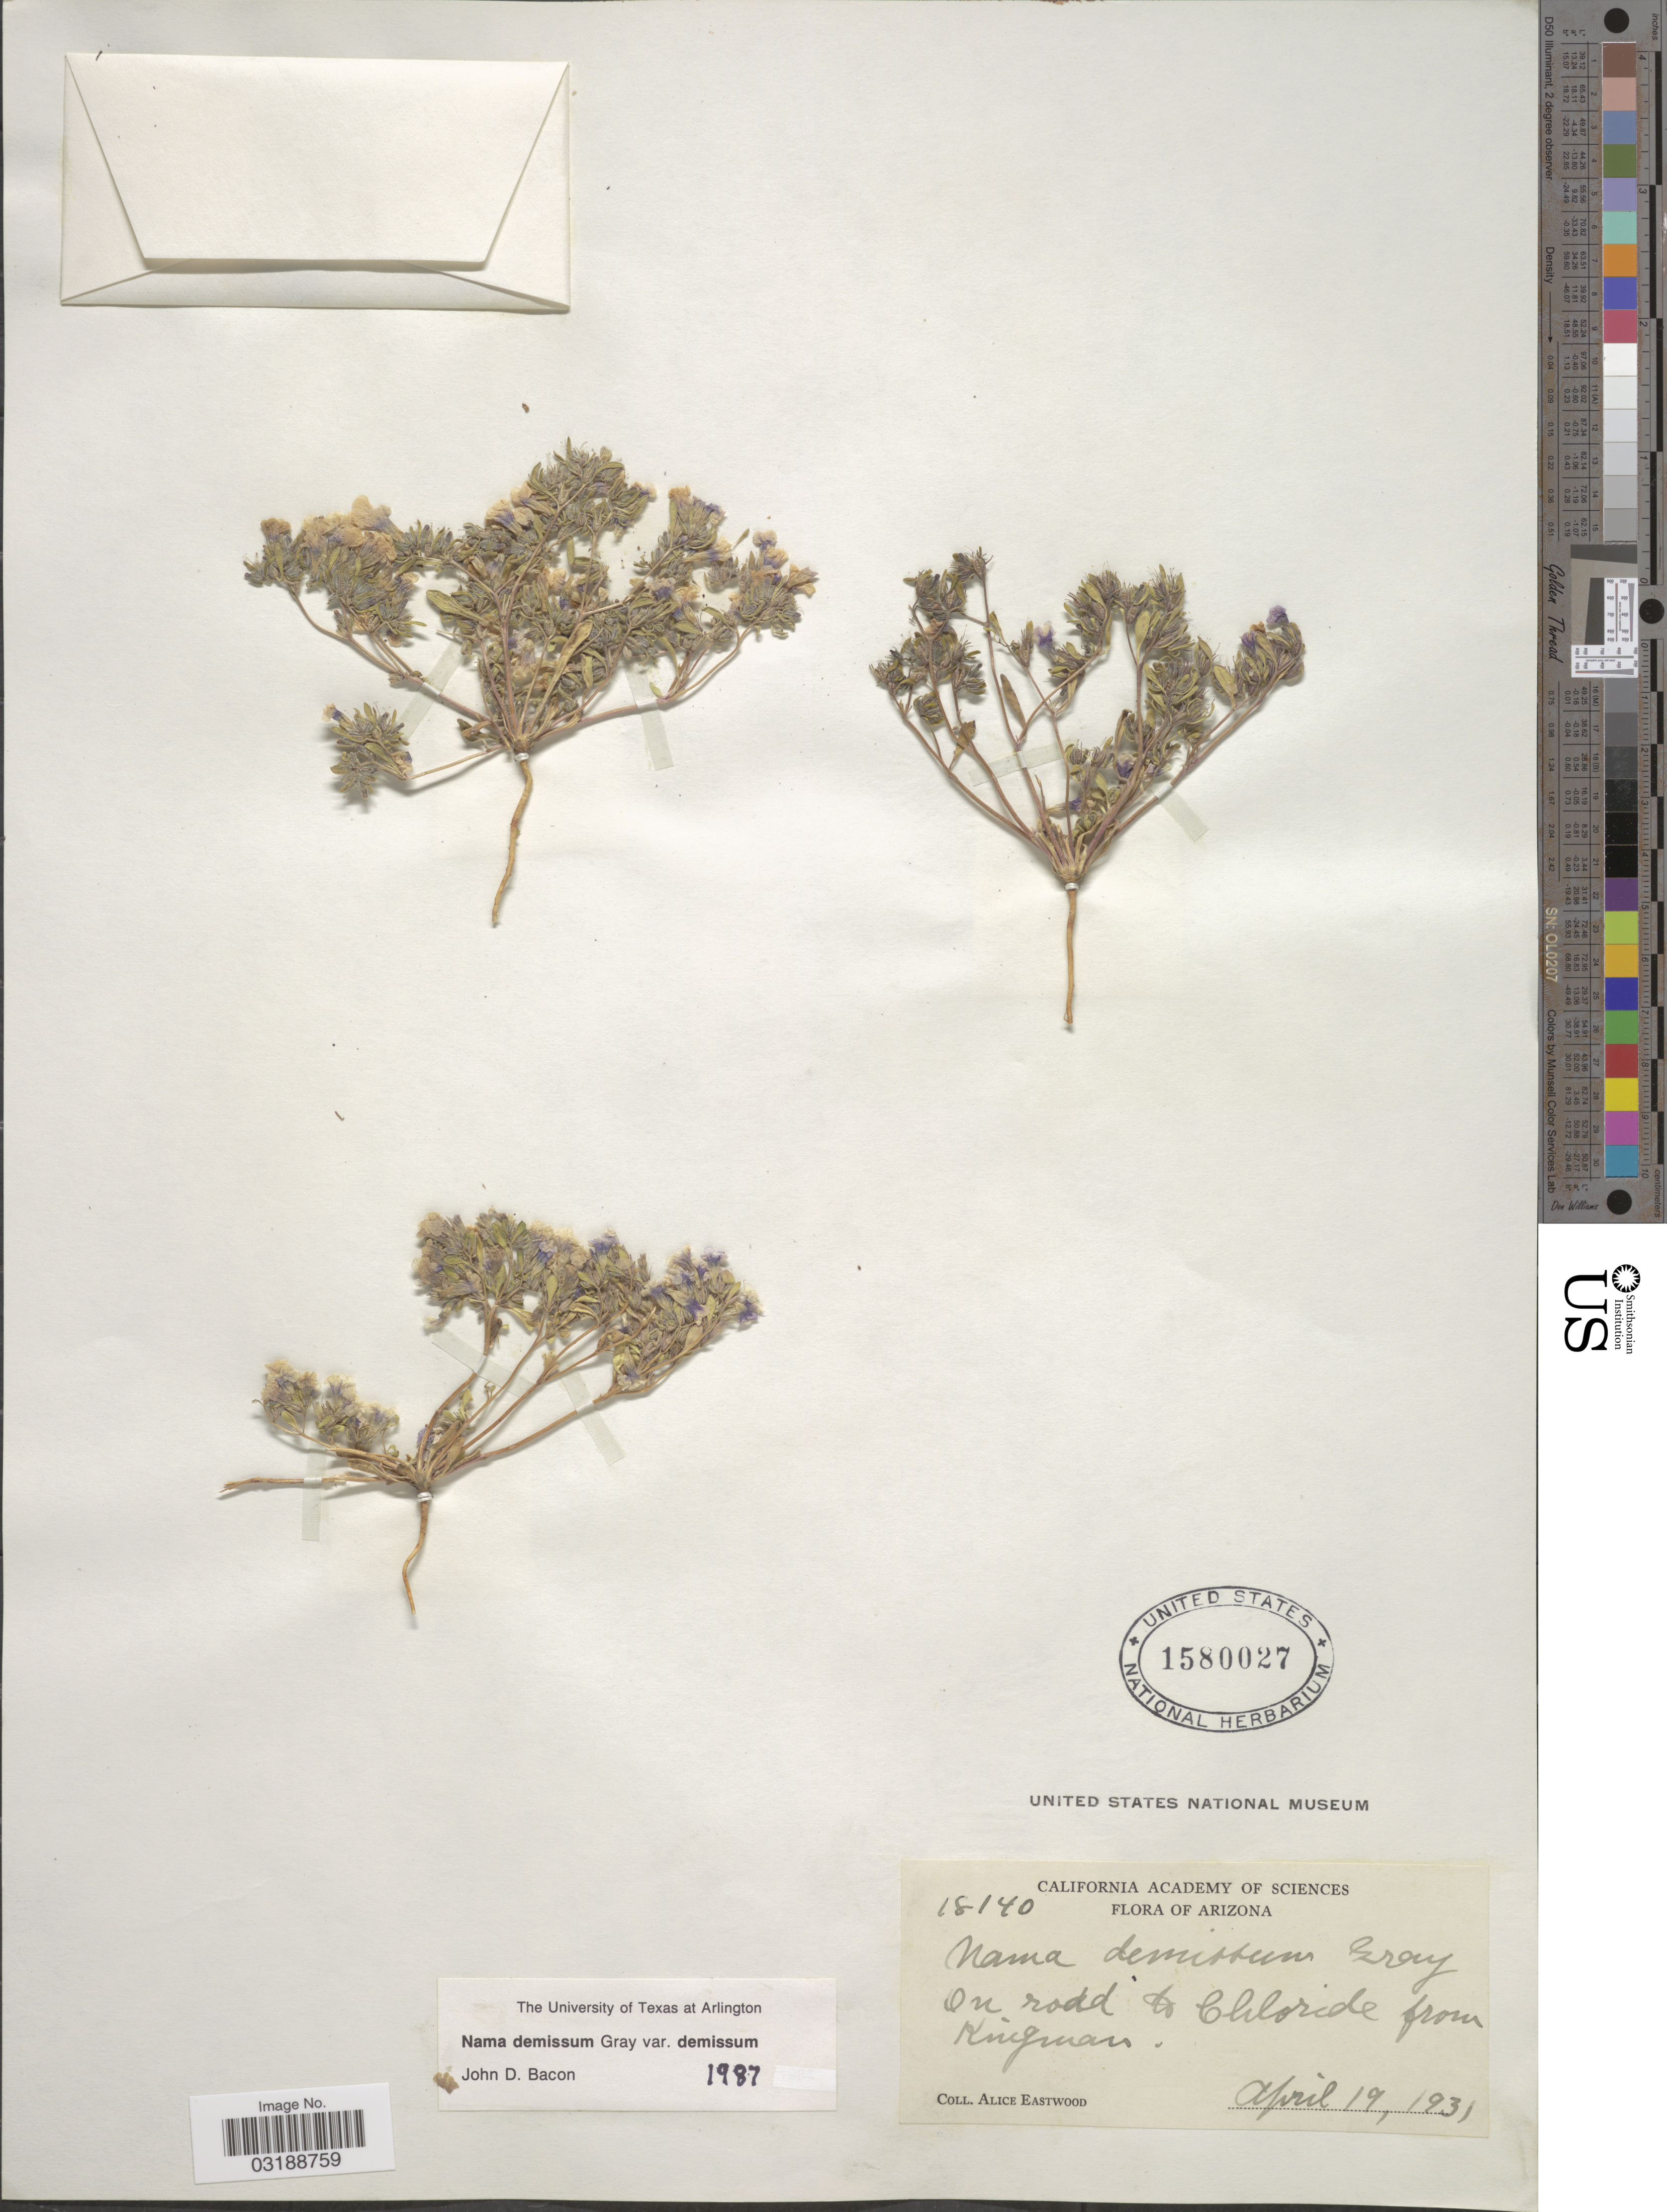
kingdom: Plantae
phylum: Tracheophyta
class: Magnoliopsida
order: Boraginales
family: Namaceae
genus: Nama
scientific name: Nama demissa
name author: A. Gray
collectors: A. Eastwood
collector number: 18140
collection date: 1931-04-19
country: United States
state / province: Arizona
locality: On road to Chloride from Kingman.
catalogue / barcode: US 1580027